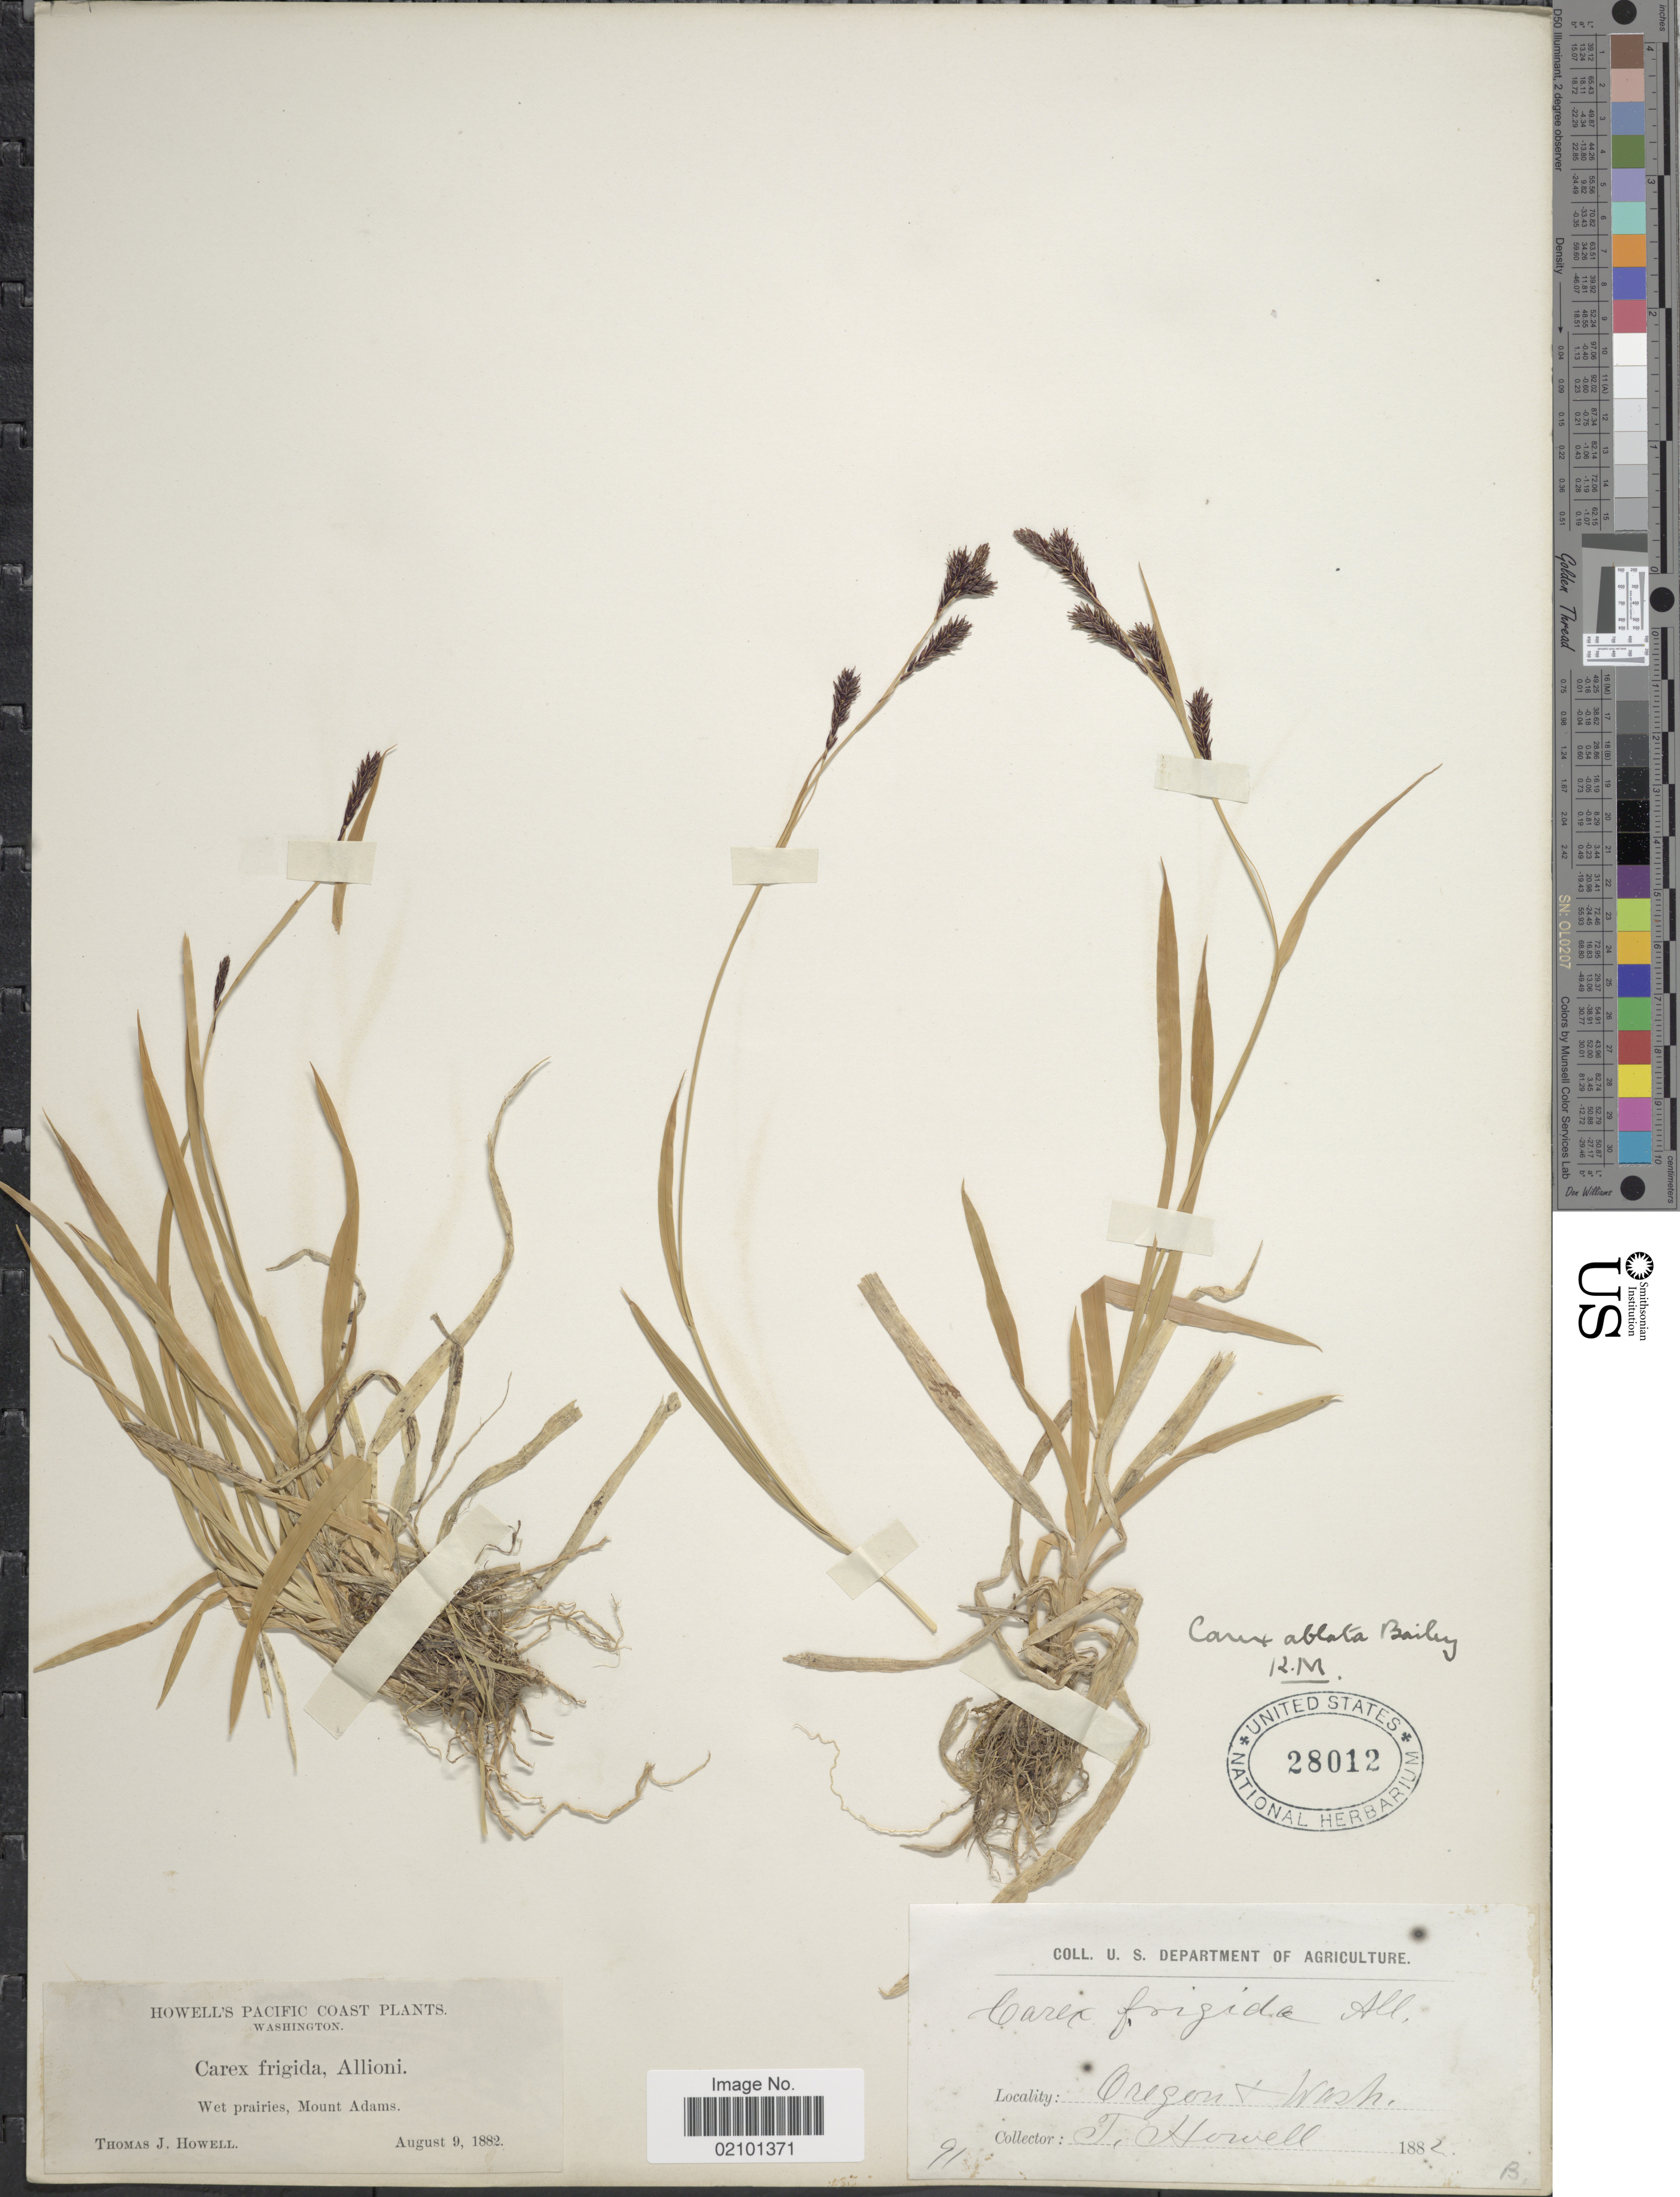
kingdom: Plantae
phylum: Tracheophyta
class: Liliopsida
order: Poales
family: Cyperaceae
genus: Carex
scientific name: Carex ablata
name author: L.H. Bailey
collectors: T. J. Howell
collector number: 91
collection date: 1882-08-09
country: United States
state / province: Washington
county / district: Yakima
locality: Howell's Pacific Coast. Wet prairies, Mount Adams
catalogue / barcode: US 28012